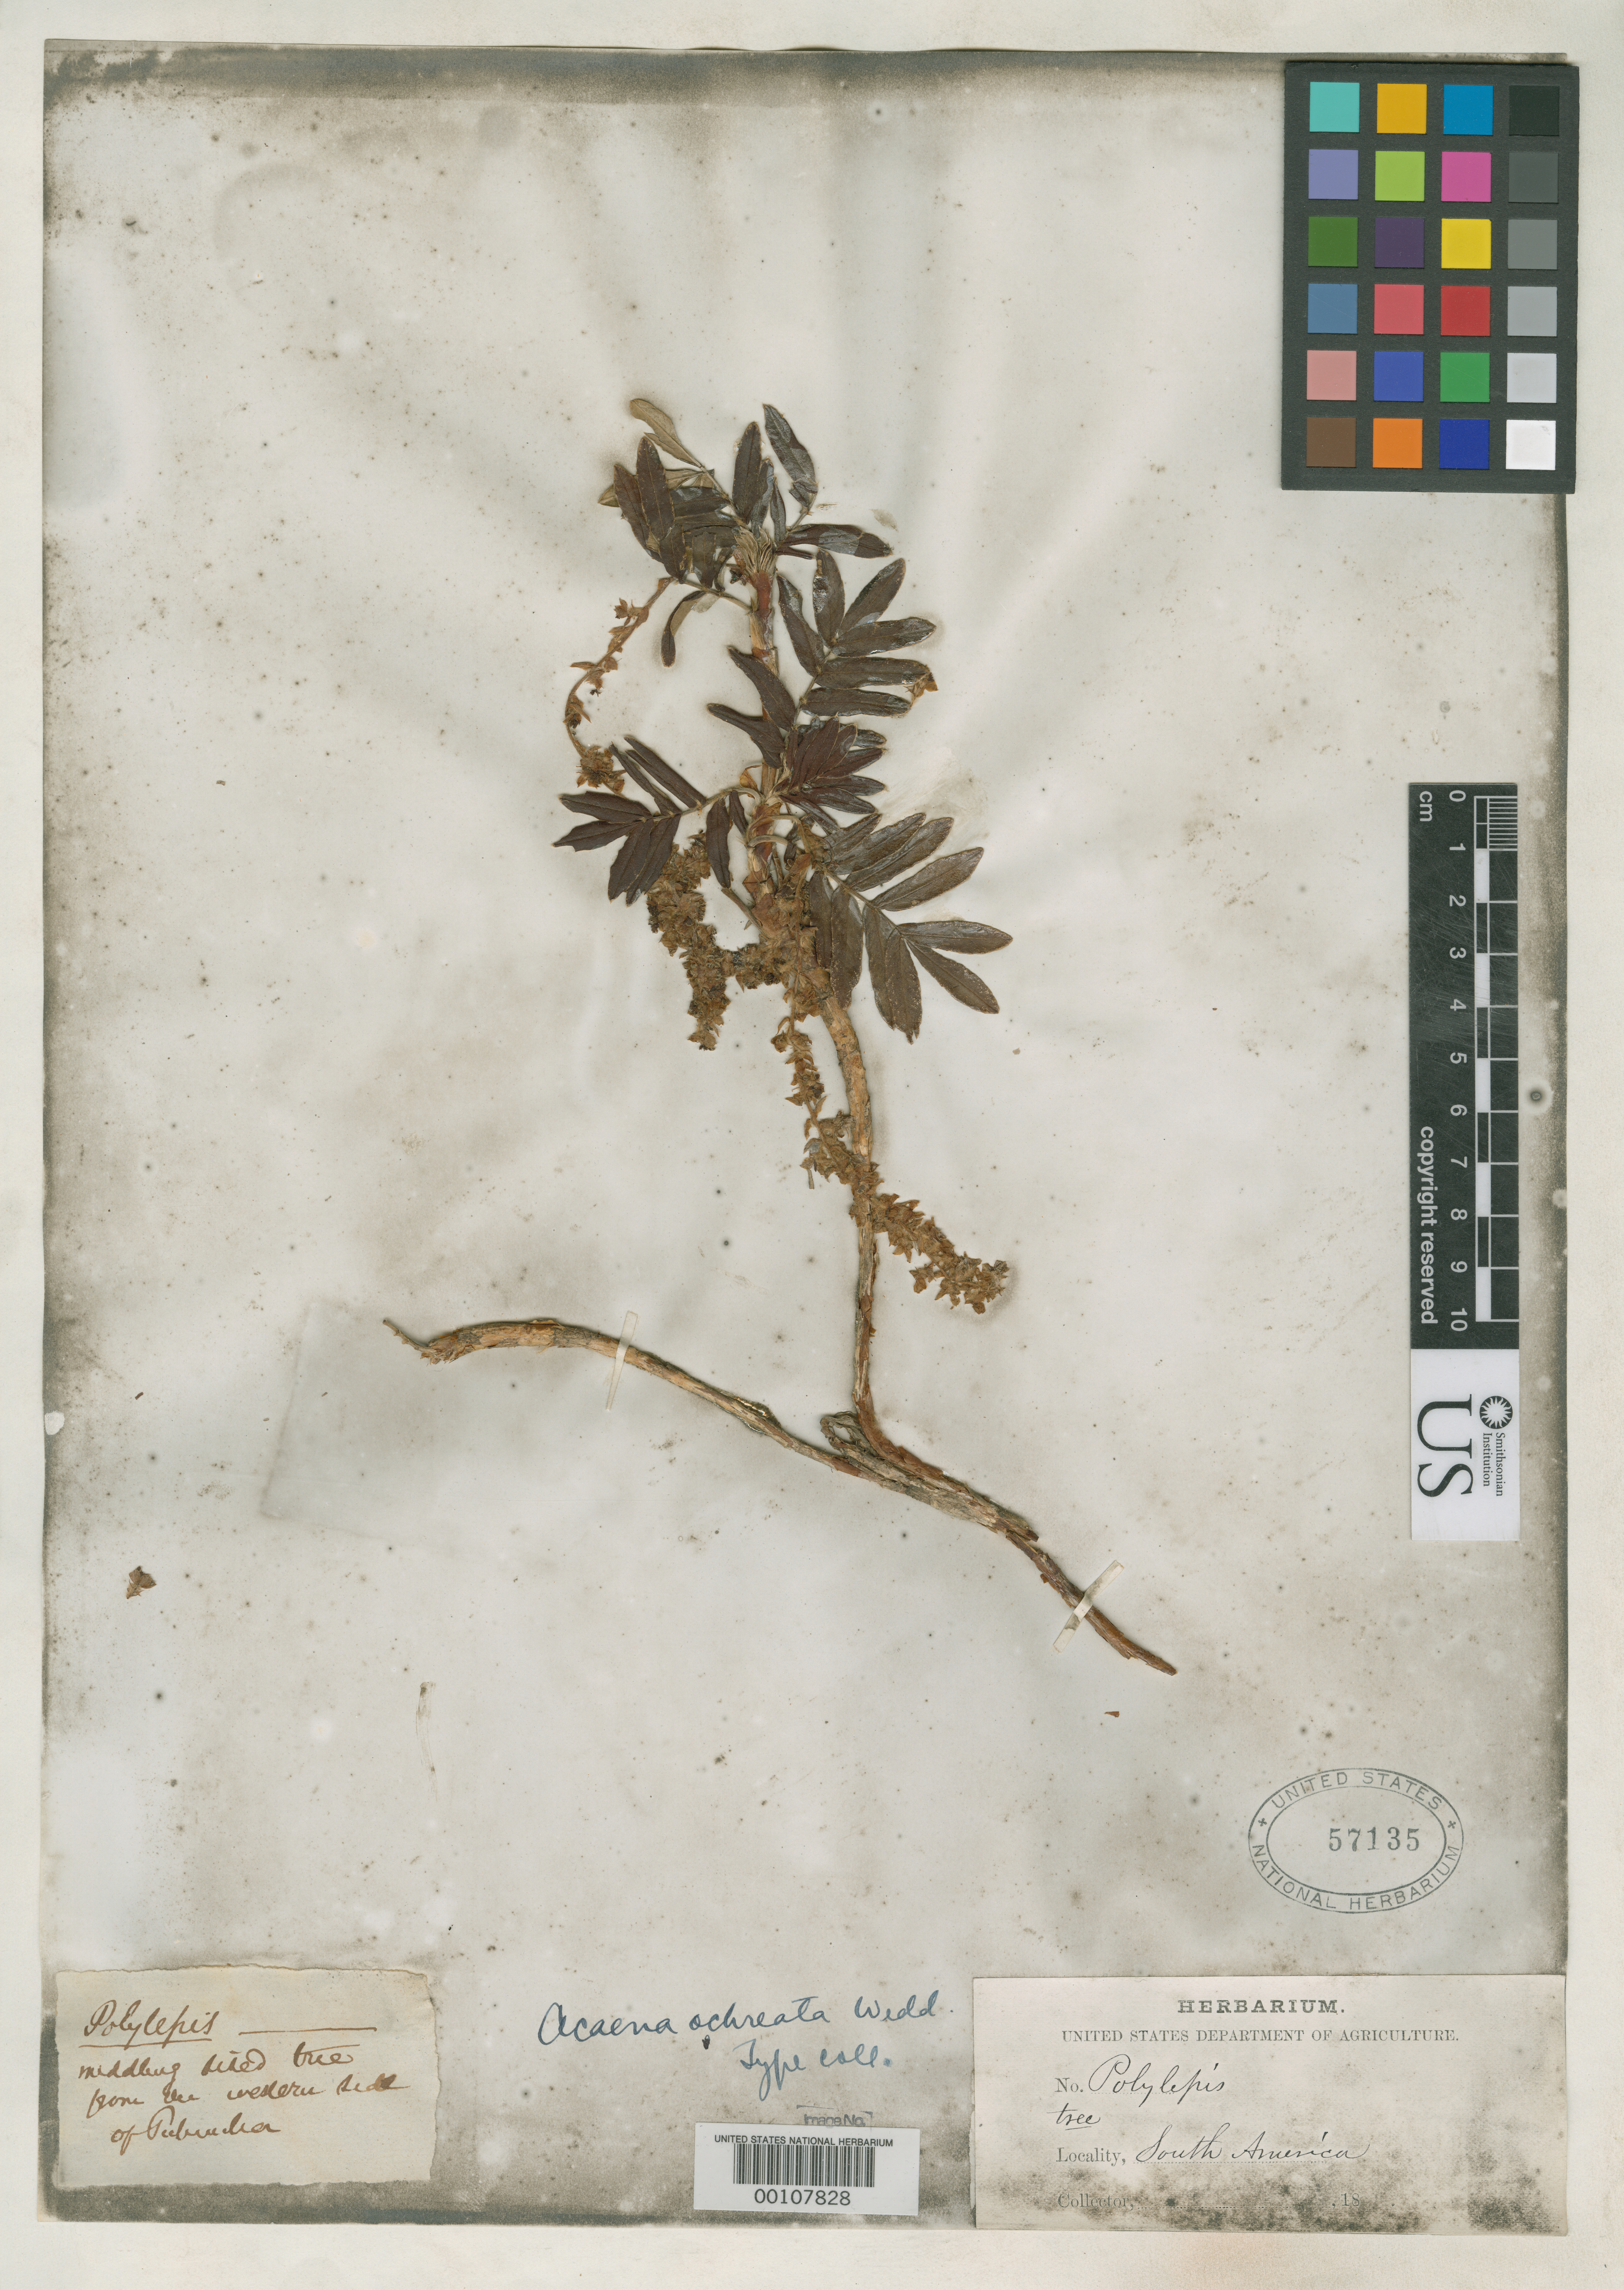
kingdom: Plantae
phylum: Tracheophyta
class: Magnoliopsida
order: Rosales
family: Rosaceae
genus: Acaena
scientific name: Acaena ochreata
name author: Wedd.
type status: Isotype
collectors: W. Jameson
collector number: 73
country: Ecuador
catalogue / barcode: US 57135